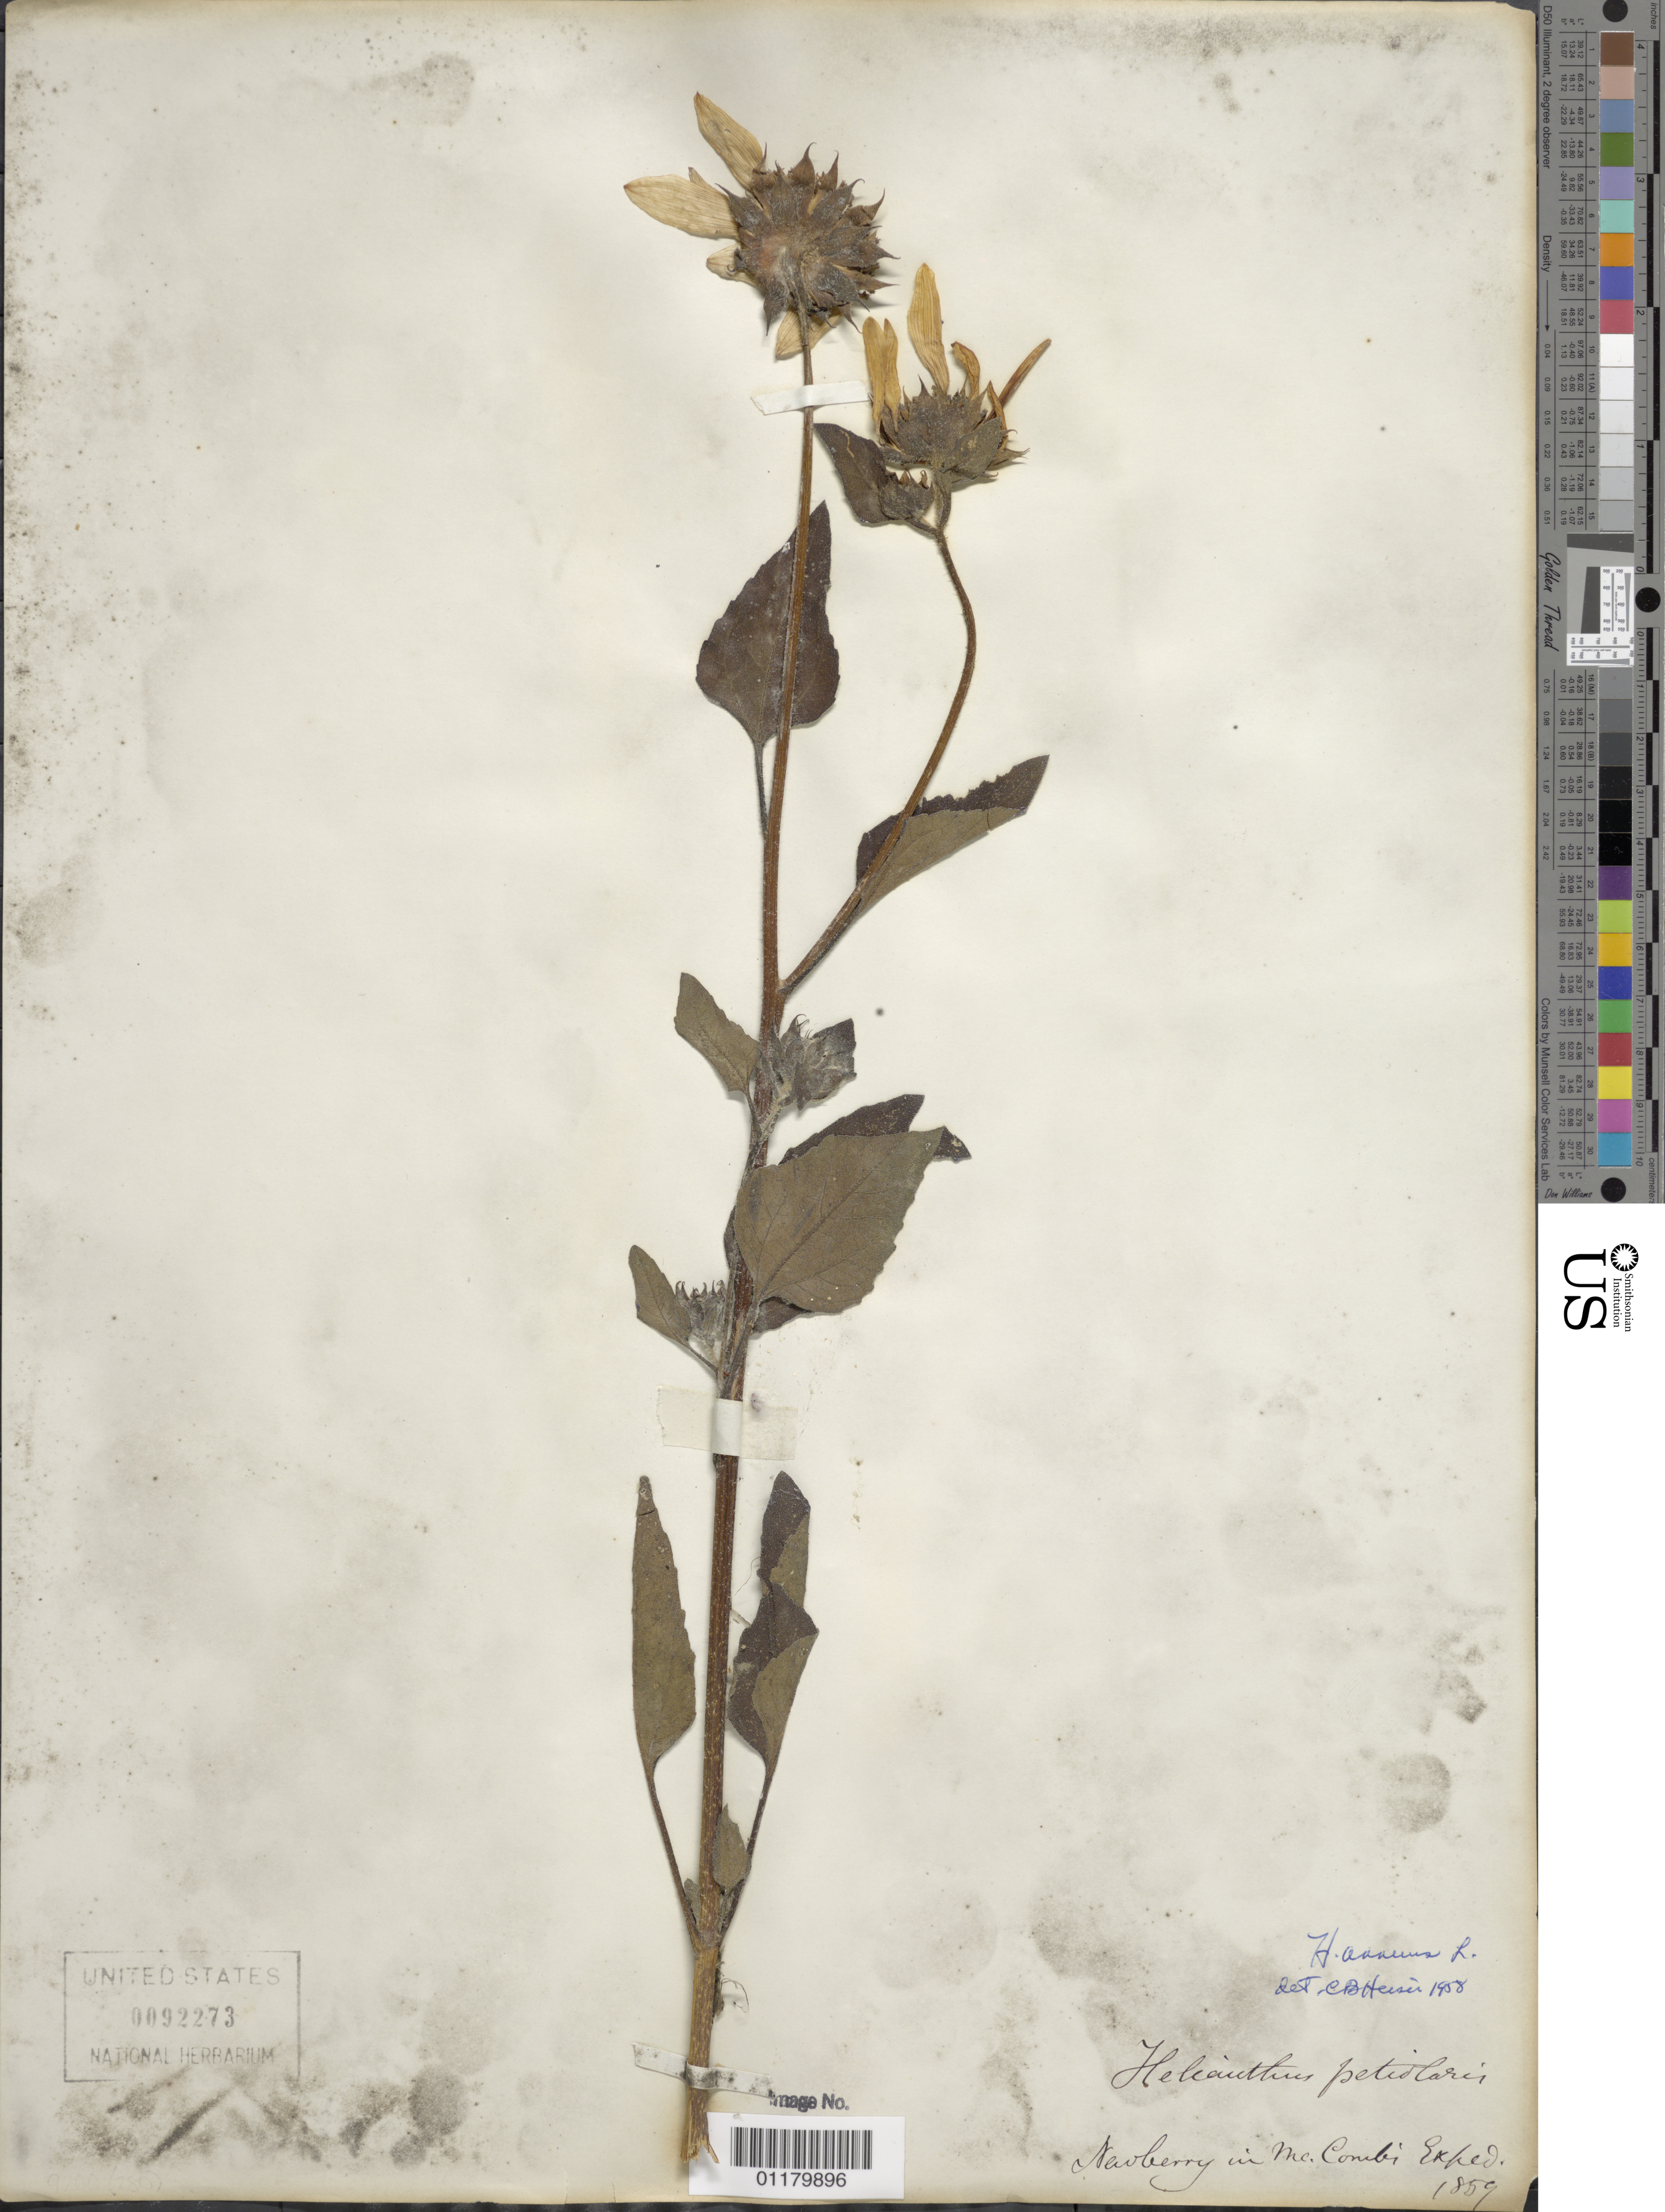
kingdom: Plantae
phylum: Tracheophyta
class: Magnoliopsida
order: Asterales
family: Asteraceae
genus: Helianthus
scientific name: Helianthus annuus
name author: L.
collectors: J. S. Newberry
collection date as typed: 1859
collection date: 1859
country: United States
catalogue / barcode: US 92273